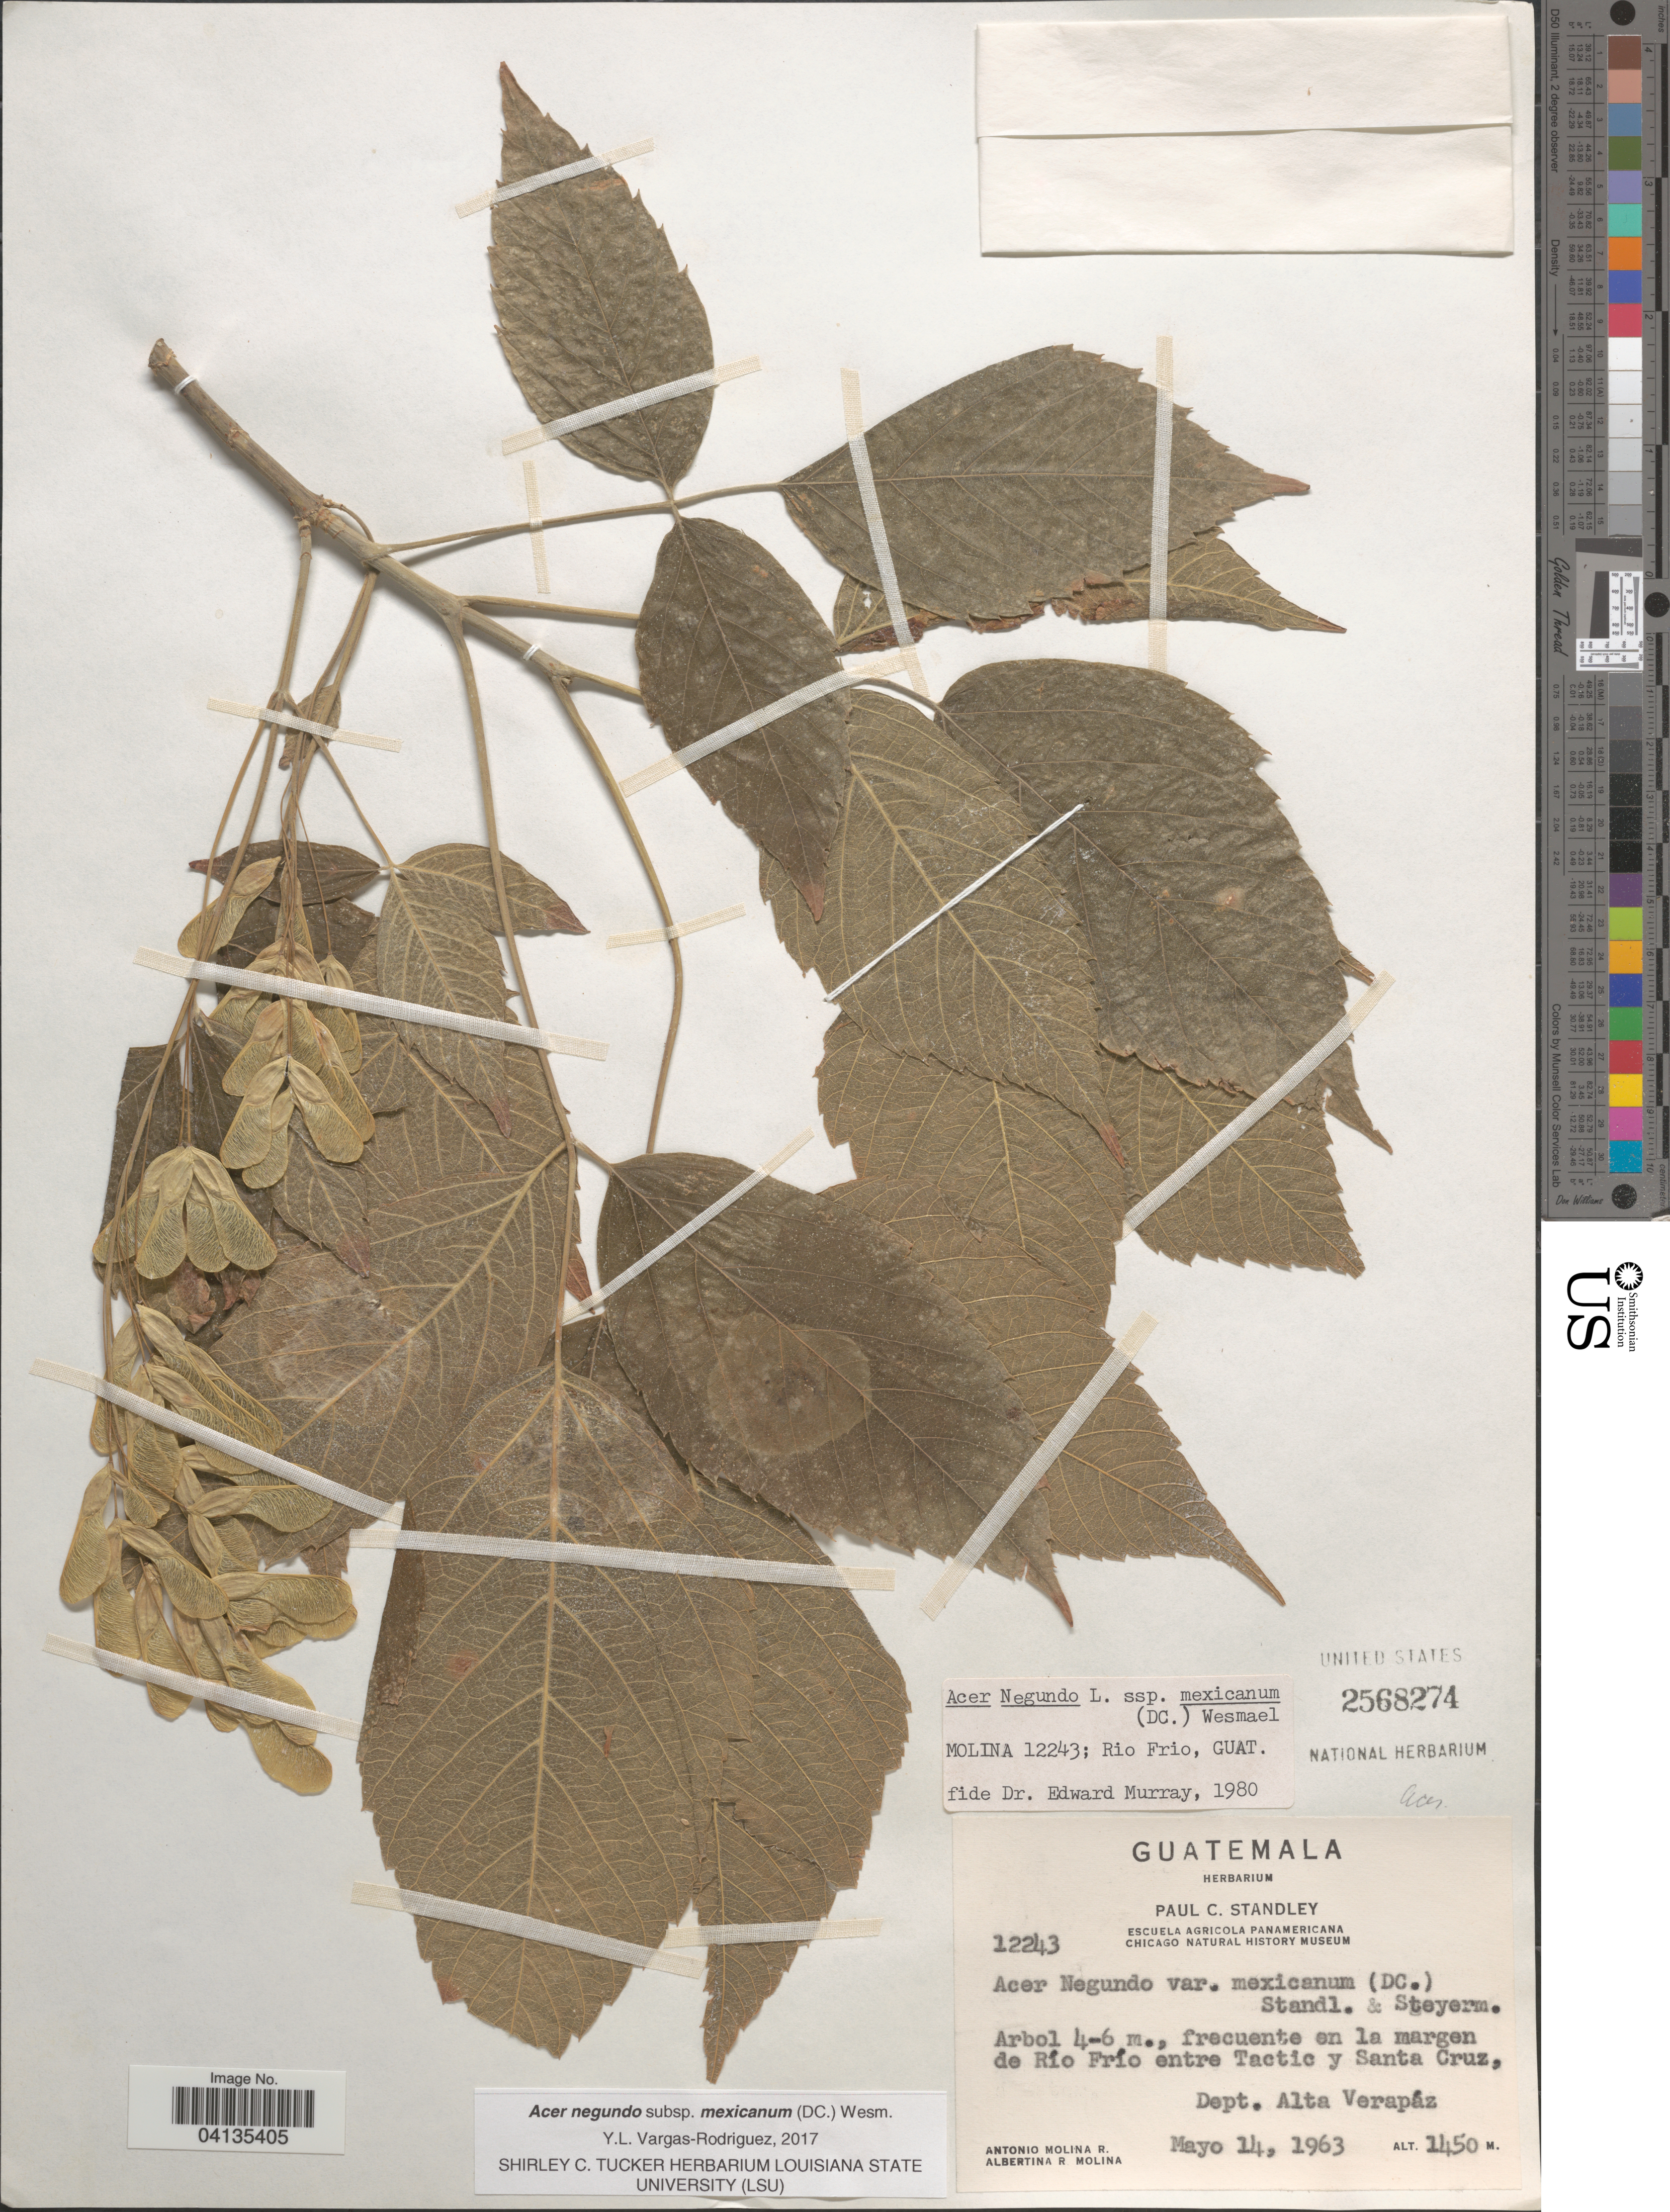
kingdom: Plantae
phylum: Tracheophyta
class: Magnoliopsida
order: Sapindales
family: Sapindaceae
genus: Acer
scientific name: Acer negundo subsp. mexicanum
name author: (DC.) Wesm.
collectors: A. Molina R. & A. R. Molina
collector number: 12243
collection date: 1963-05-14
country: Guatemala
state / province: Alta Verapaz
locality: De Río Frío entre Tactic y Santa Cruz, Dept. Alta Verapáz.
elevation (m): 1450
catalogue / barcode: US 2568274